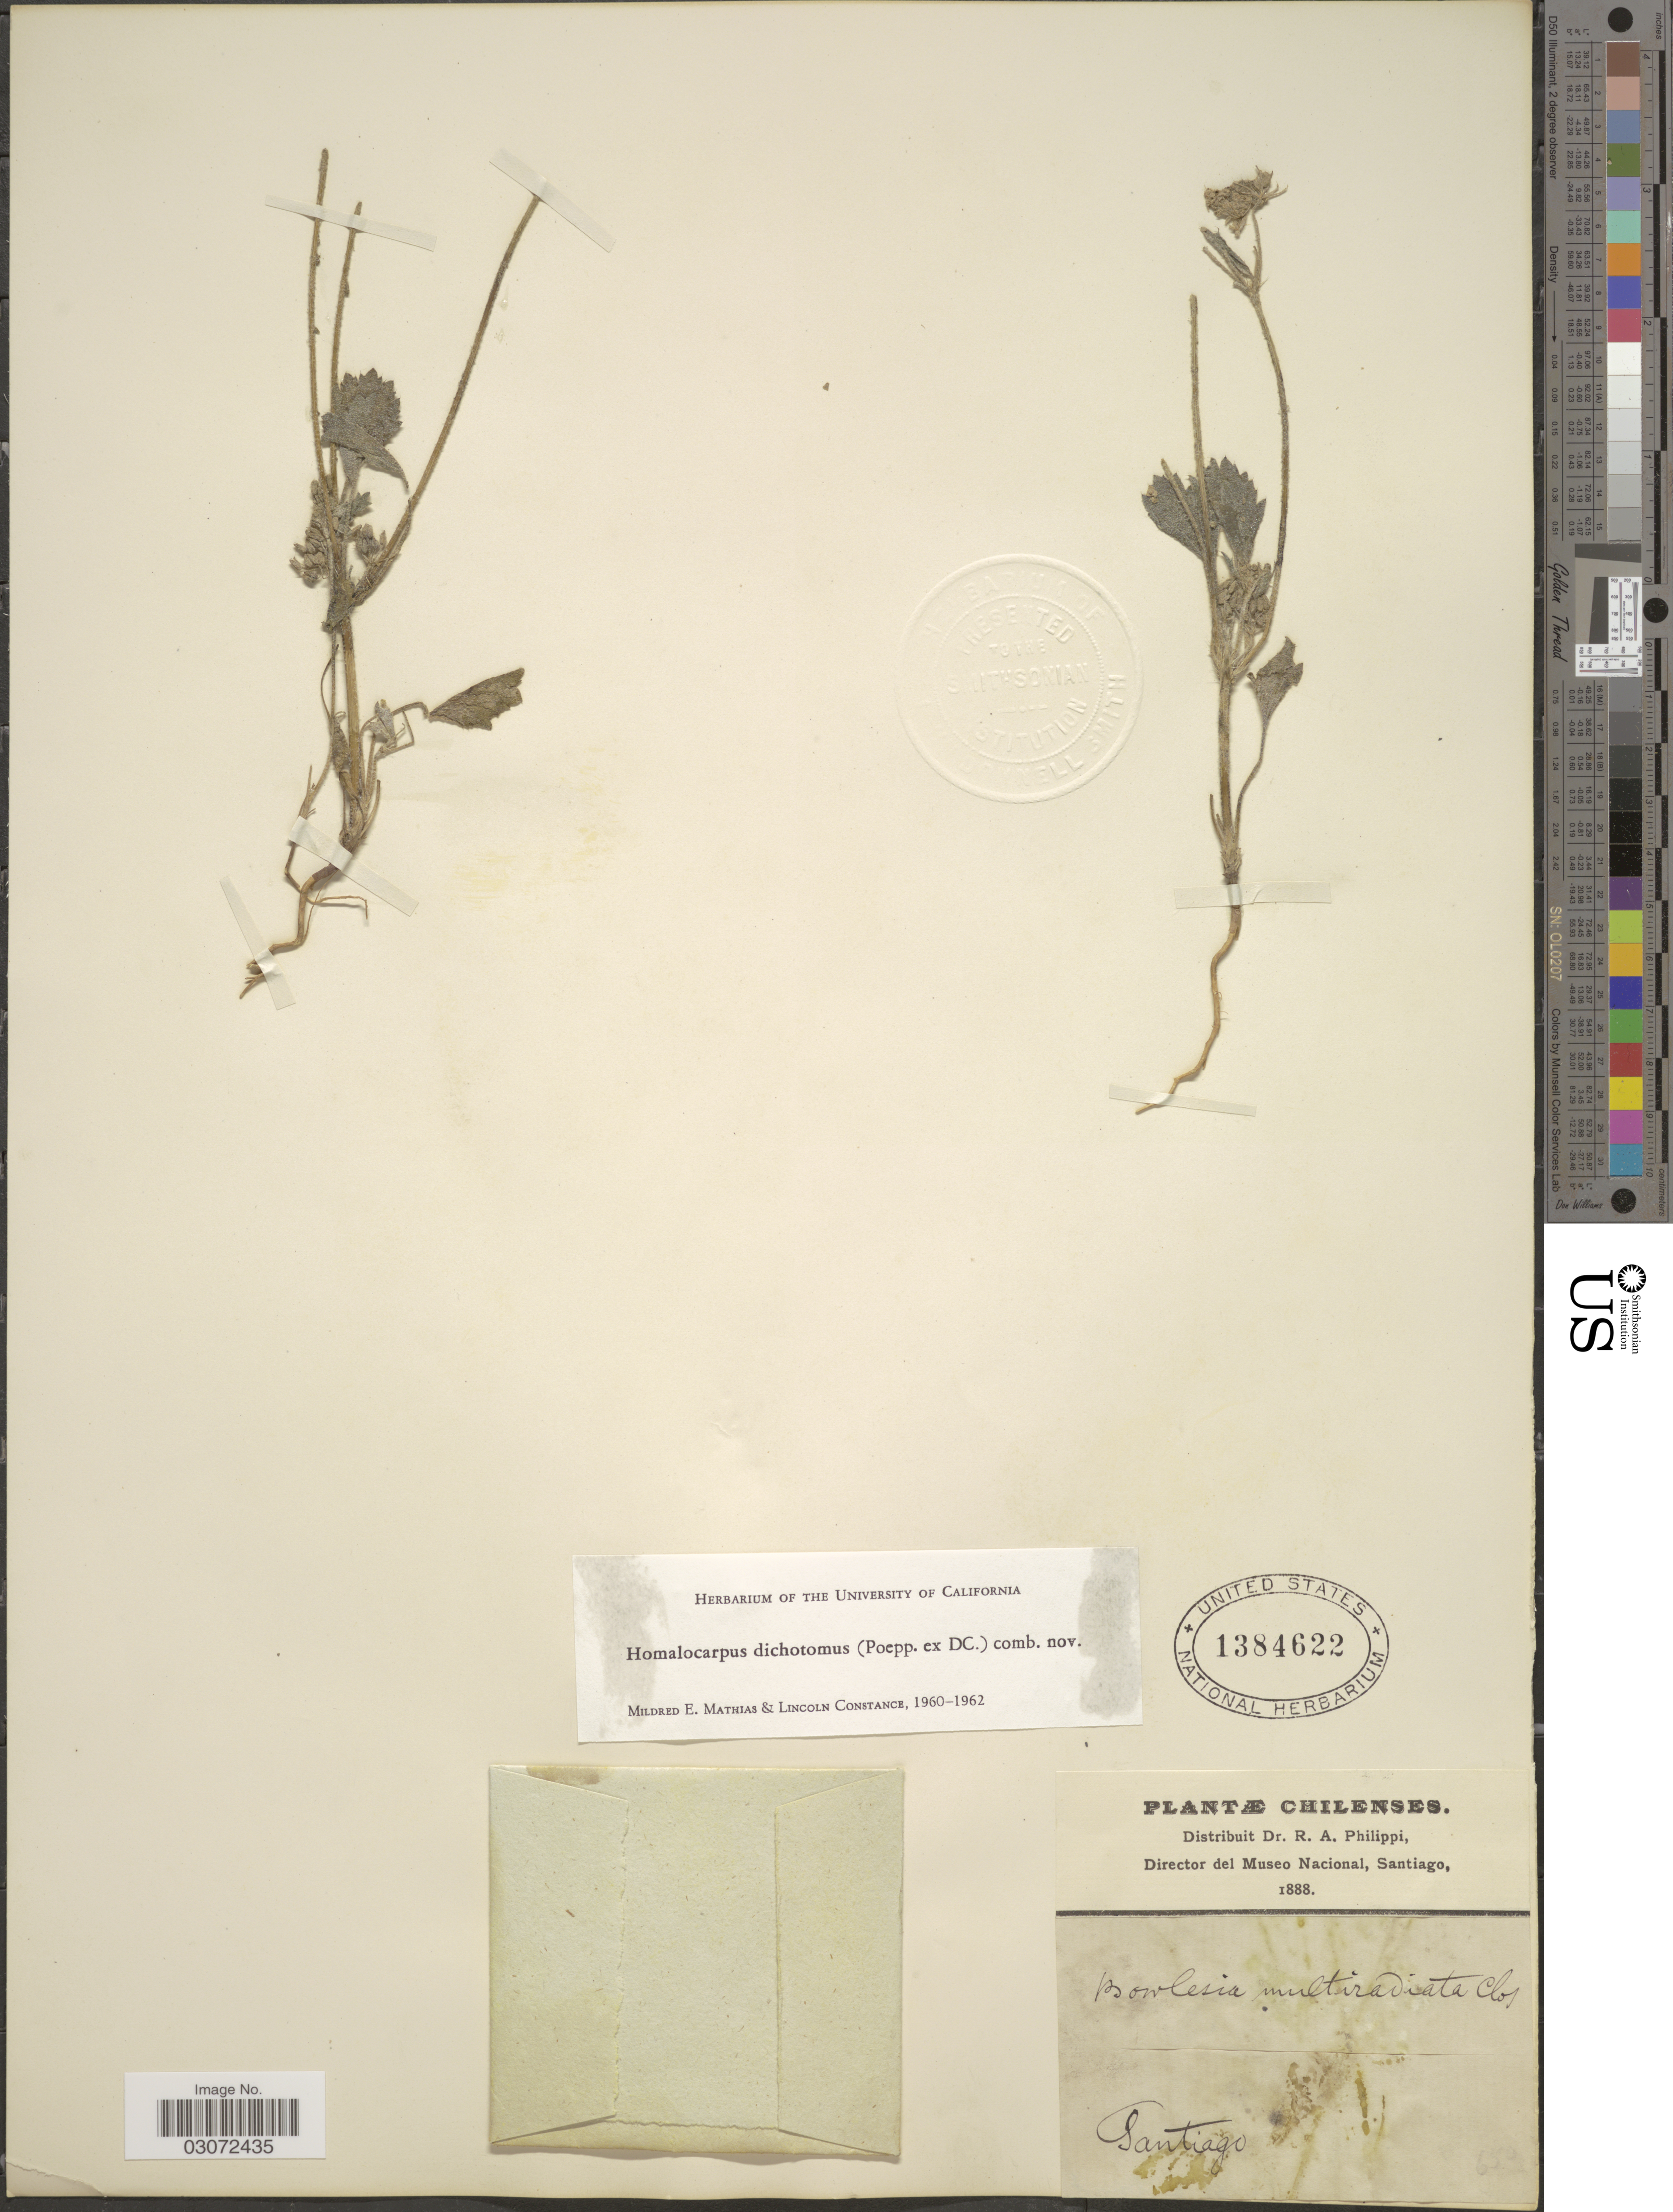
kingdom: Plantae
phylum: Tracheophyta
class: Magnoliopsida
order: Apiales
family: Apiaceae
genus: Homalocarpus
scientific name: Homalocarpus dichotomus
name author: (Poepp. ex DC.) Mathias & Constance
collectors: ex. herb. R.A. Philippi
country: Chile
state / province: Región Metropolitana (RM)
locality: Santiago.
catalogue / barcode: US 1384622